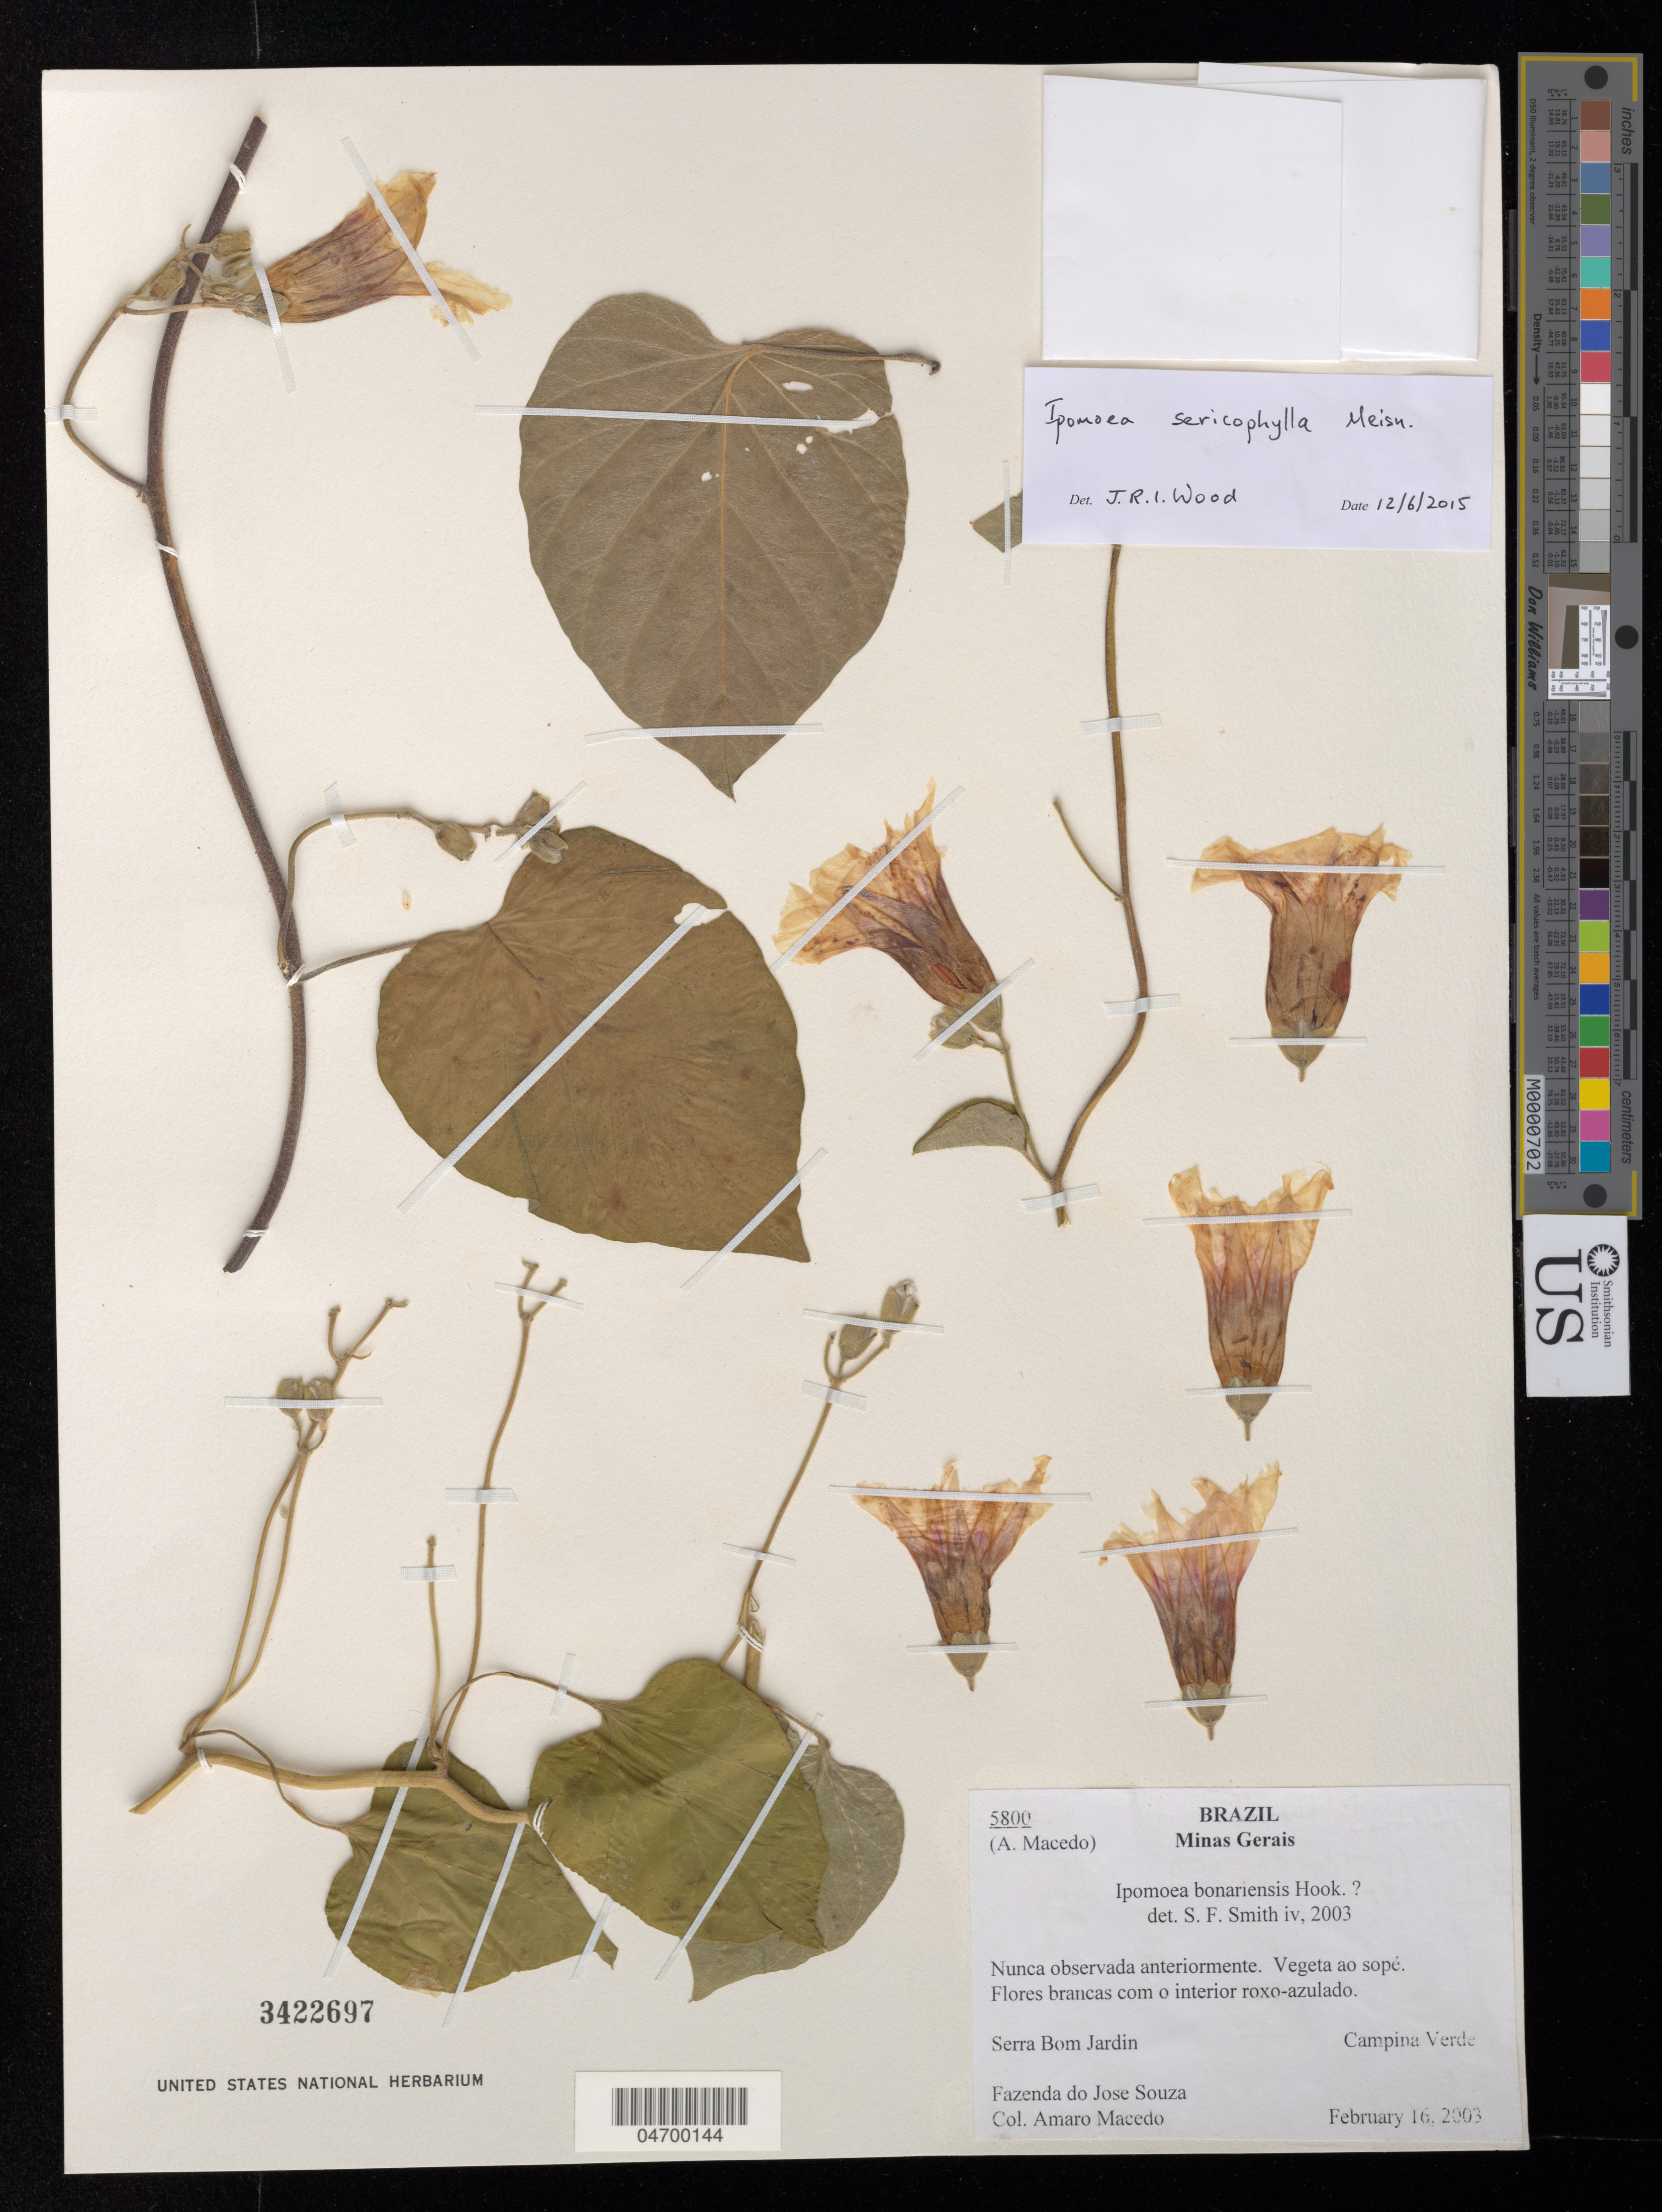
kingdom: Plantae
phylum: Tracheophyta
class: Magnoliopsida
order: Solanales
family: Convolvulaceae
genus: Ipomoea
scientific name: Ipomoea sericophylla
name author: Meisn.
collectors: A. Macedo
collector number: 5800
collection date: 2003-02-16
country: Brazil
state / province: Minas Gerais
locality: Serra Bom Jardin. Campina Verde. Fazenda do Jose Souza.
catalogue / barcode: US 3422697